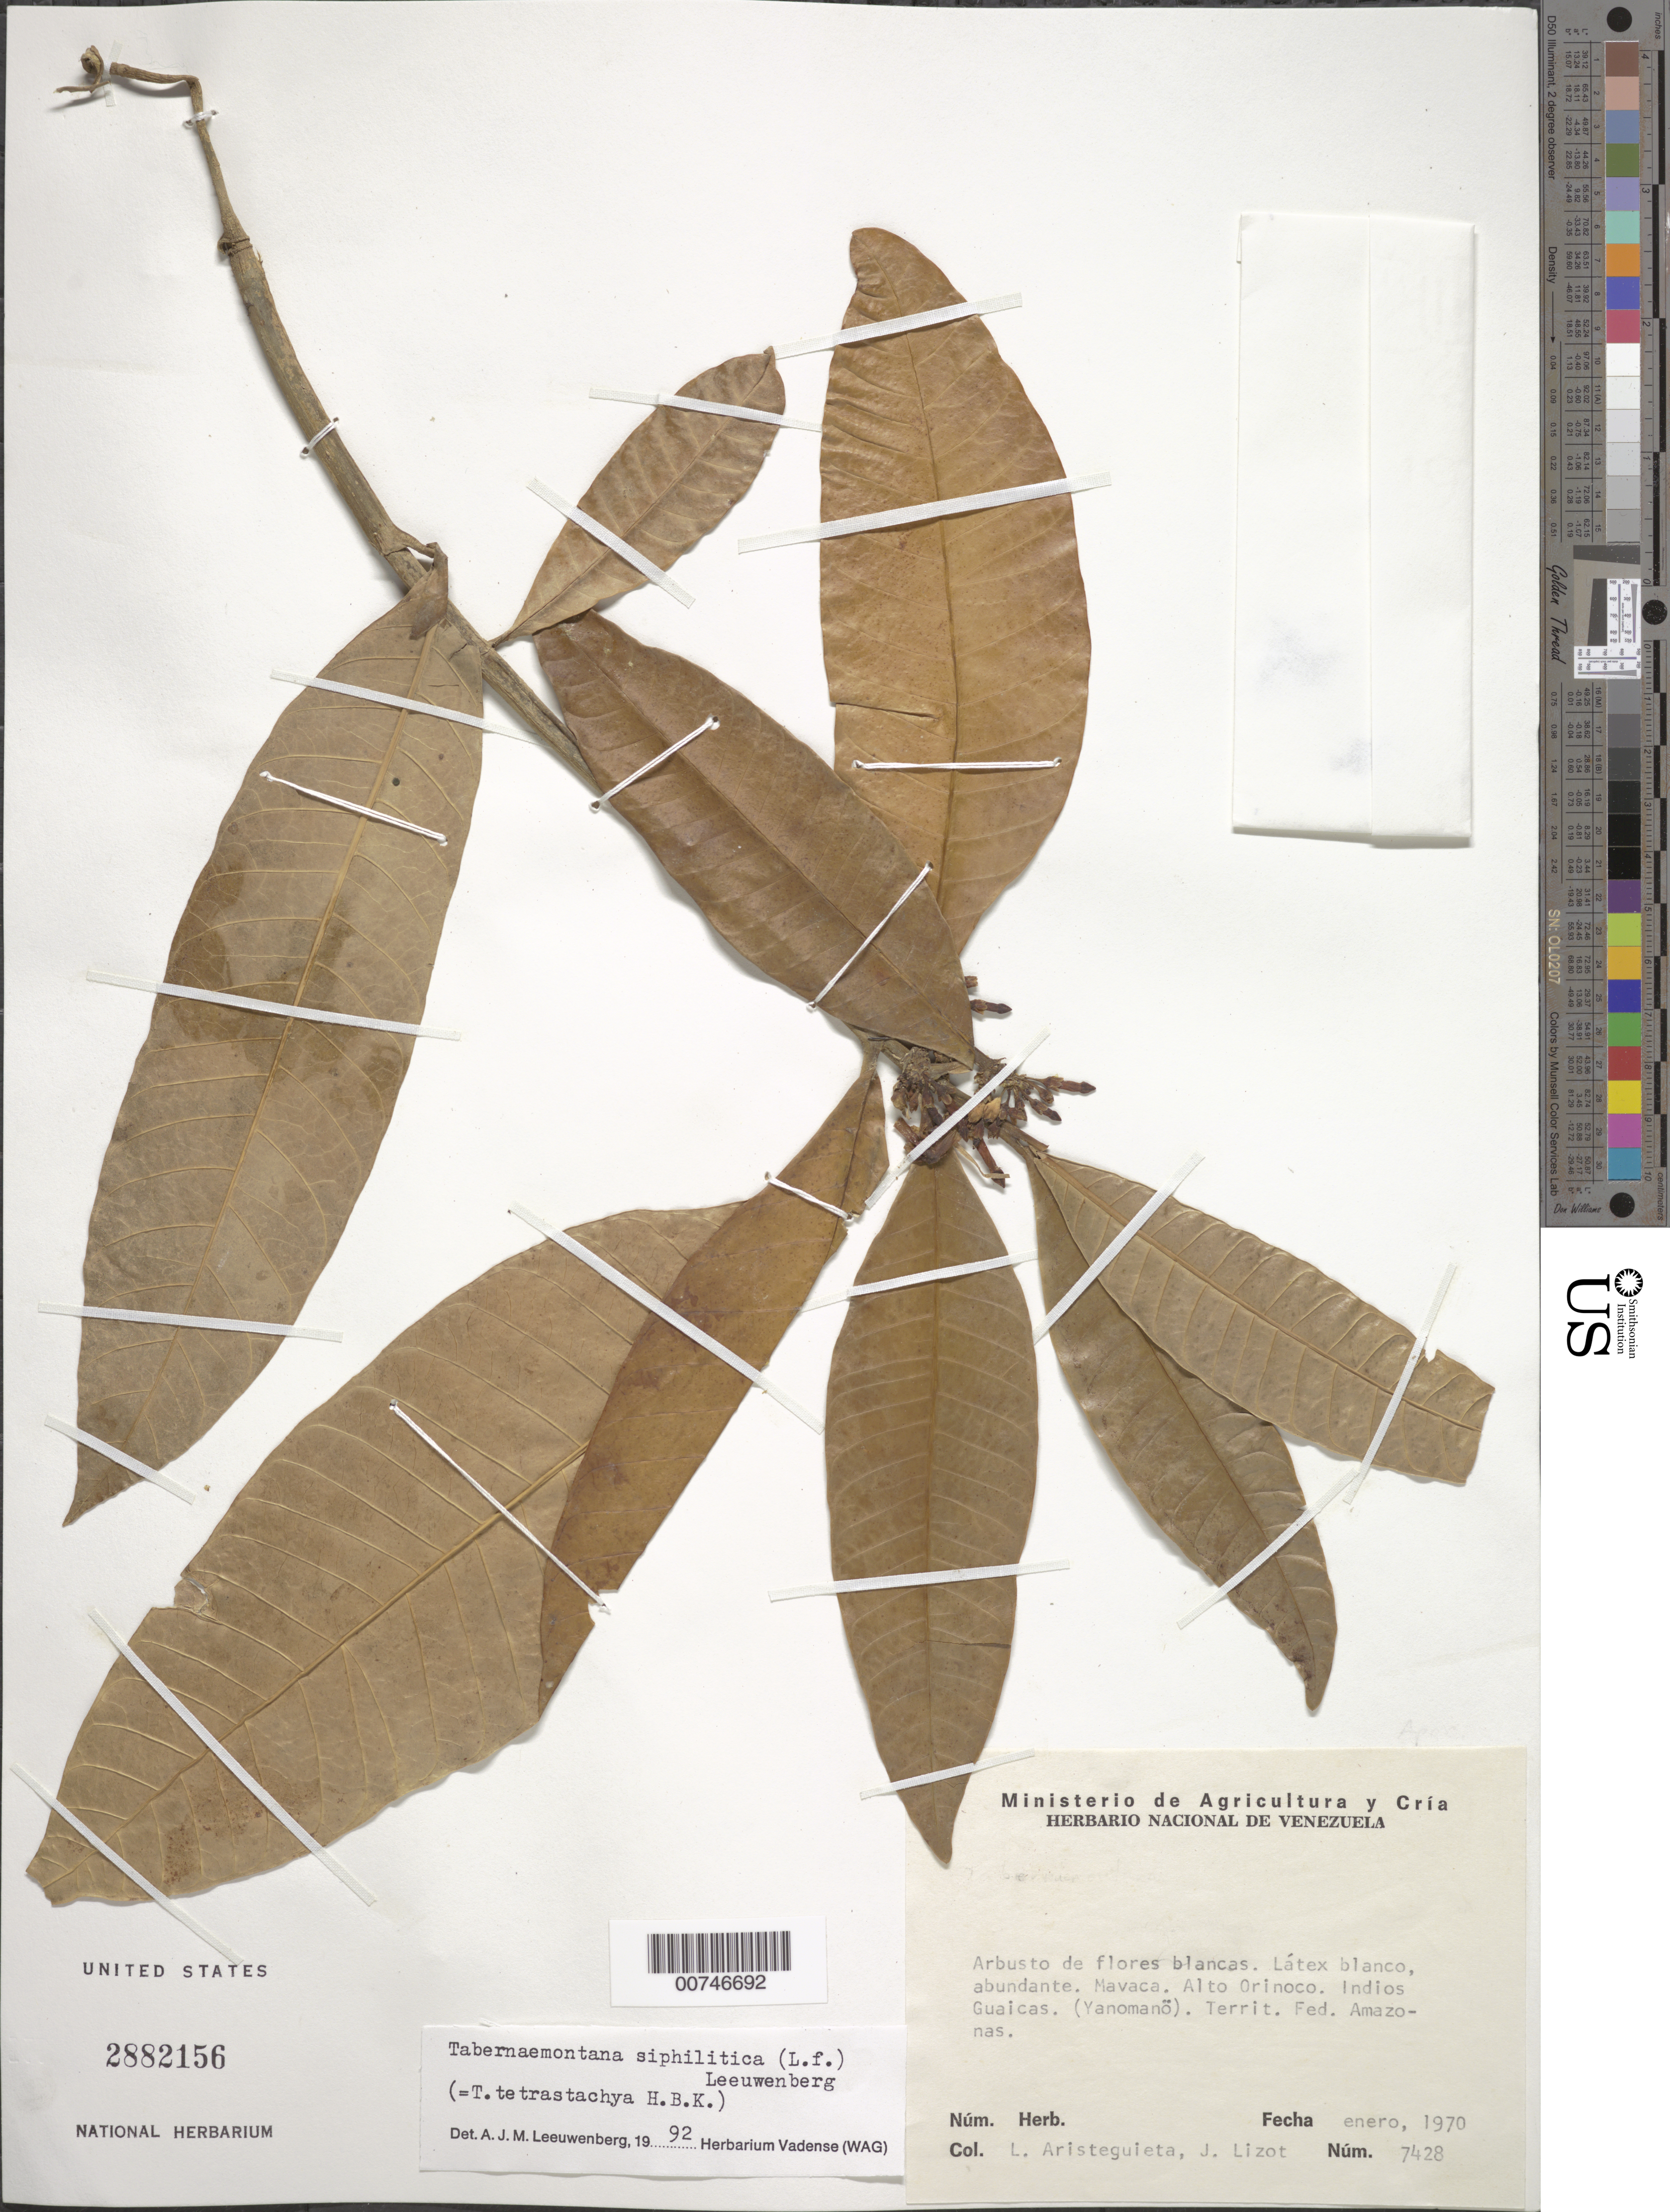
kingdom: Plantae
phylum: Tracheophyta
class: Magnoliopsida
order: Gentianales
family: Apocynaceae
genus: Tabernaemontana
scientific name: Tabernaemontana siphilitica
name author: (L. f.) Leeuwenb.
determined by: Leeuwenberg, A. J. M.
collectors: L. Aristeguieta & J. Lizot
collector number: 7428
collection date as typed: Jan-70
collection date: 1970-01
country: Venezuela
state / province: Amazonas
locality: Mavaca, Alto Orinoco, Indios Guaicas (Yanomanö)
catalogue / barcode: US 2882156